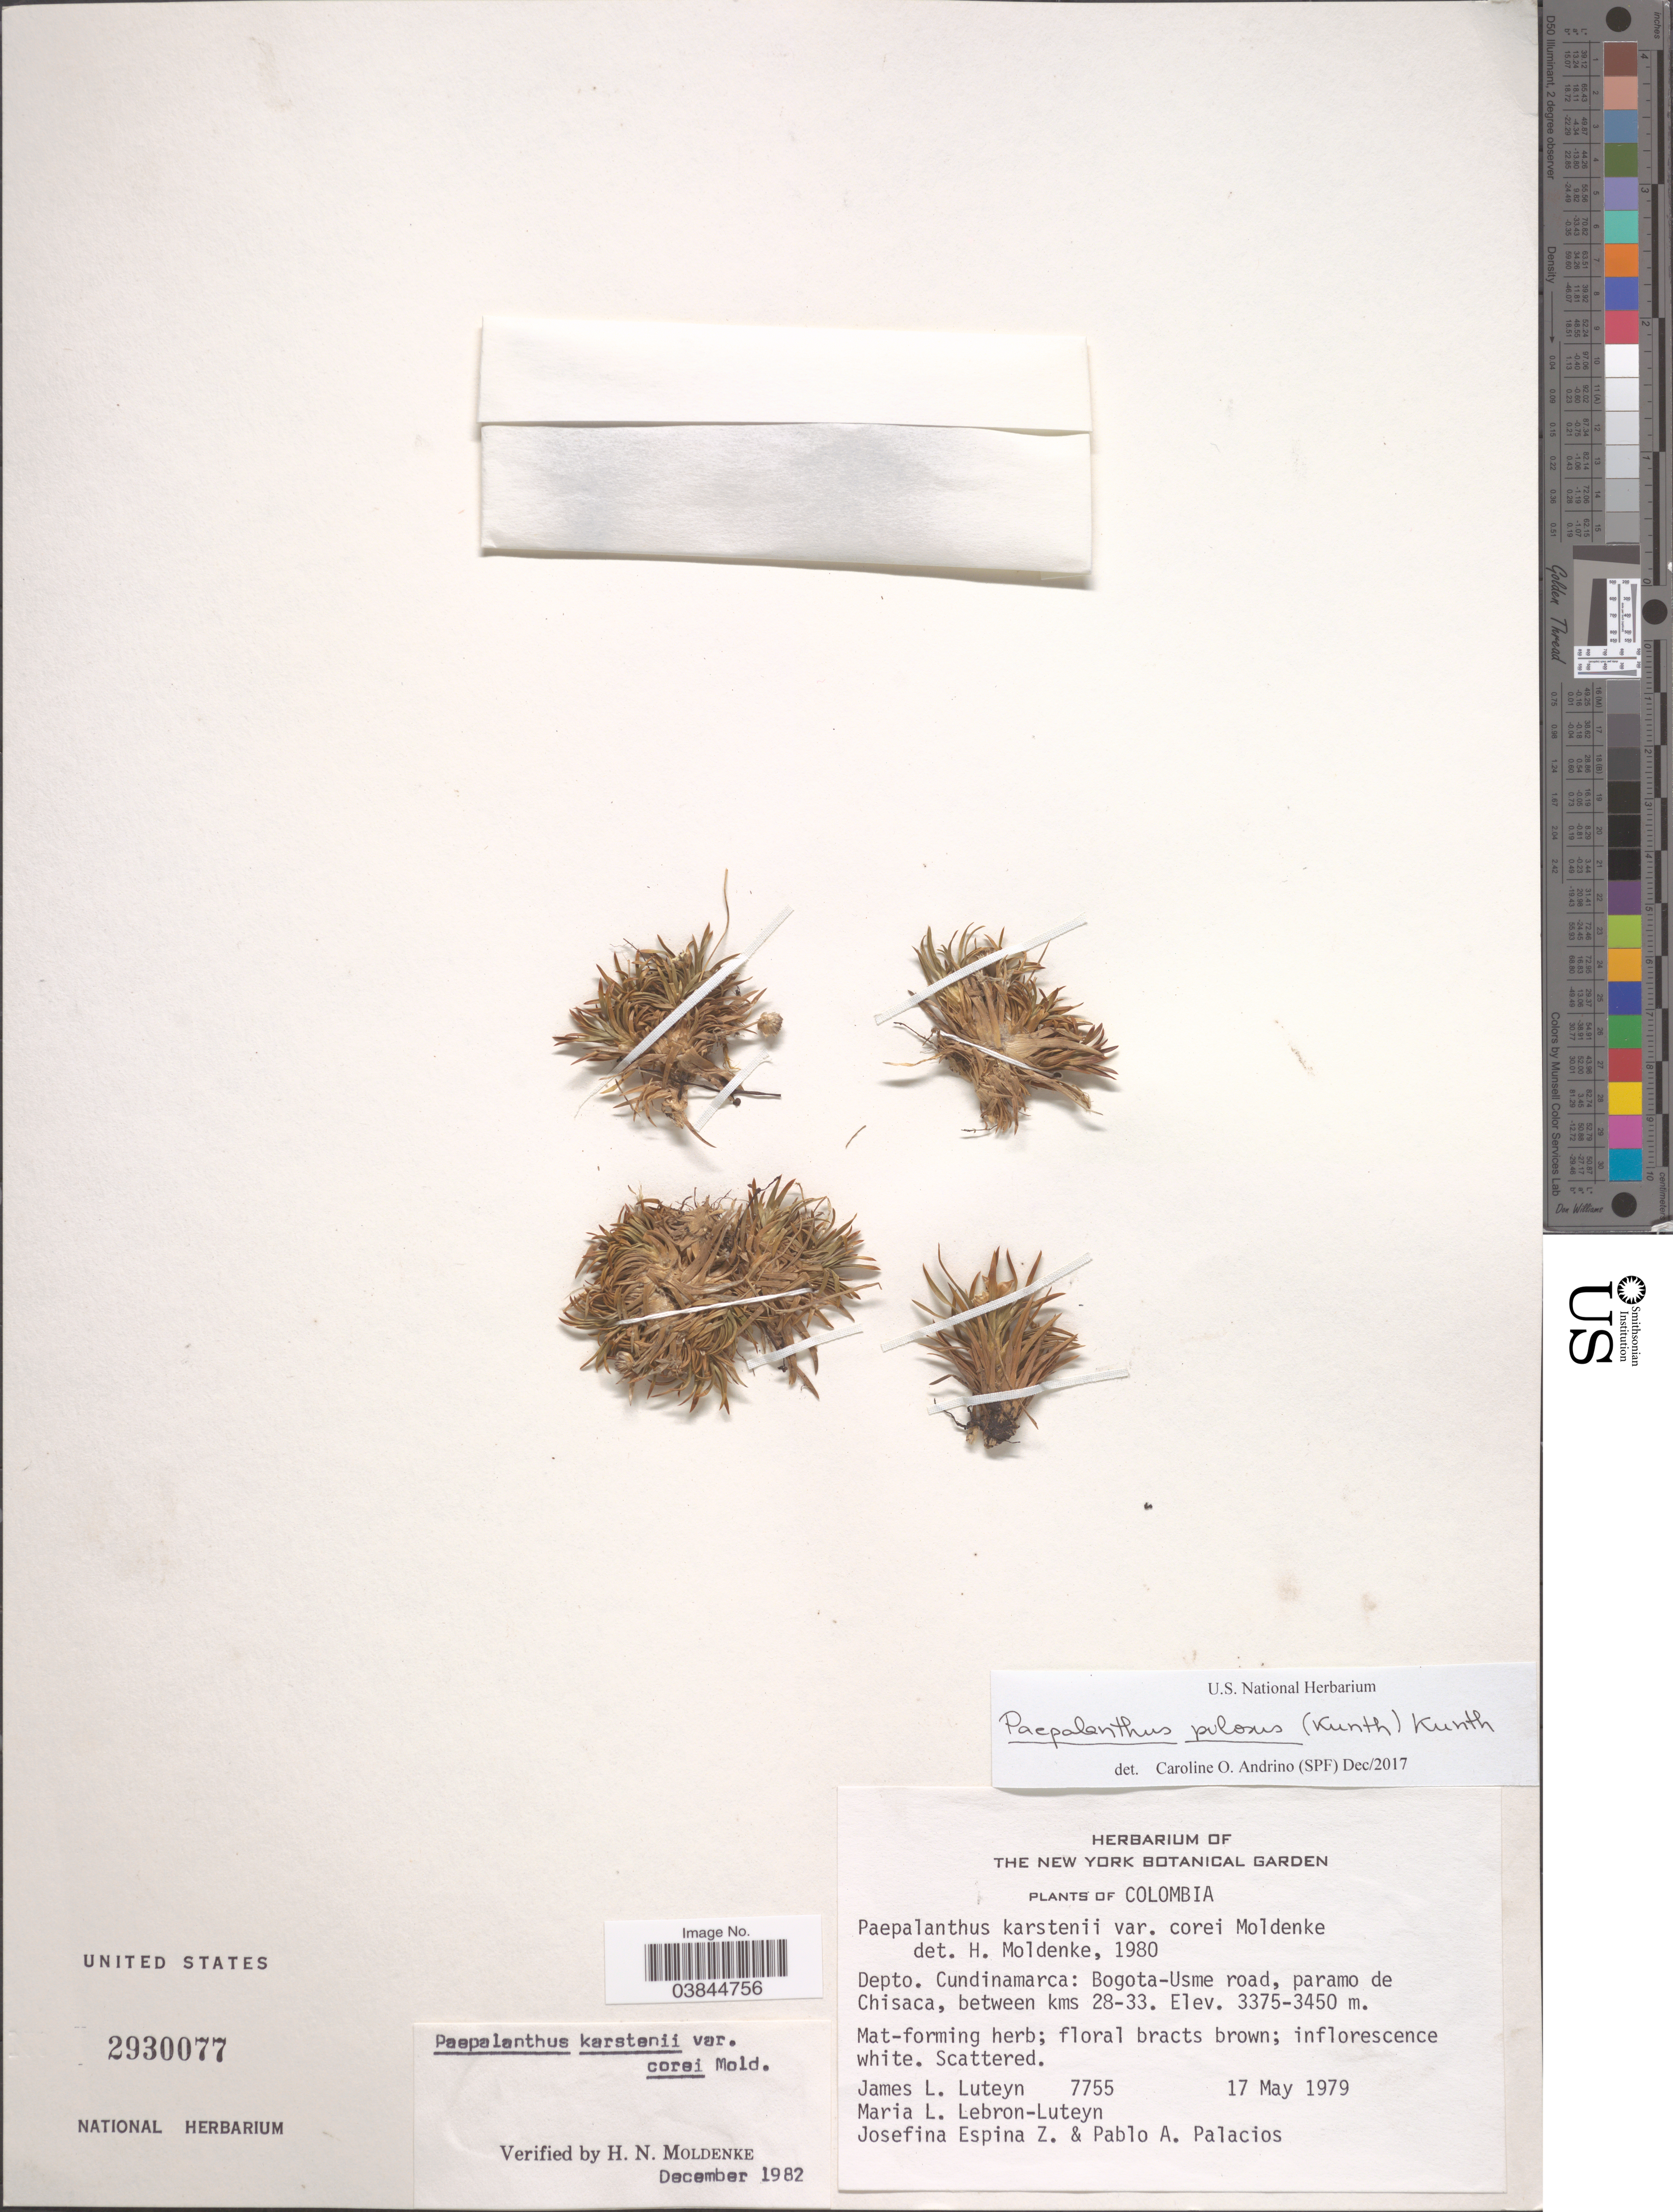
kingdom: Plantae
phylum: Tracheophyta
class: Liliopsida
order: Poales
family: Eriocaulaceae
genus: Paepalanthus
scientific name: Paepalanthus pilosus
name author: (Kunth) Kunth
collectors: J. L. Luteyn, M. L. Lebrón-Luteyn, J. Espina Z. & P. Palacios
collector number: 7755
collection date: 1979-05-17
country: Colombia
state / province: Cundinamarca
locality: Depto. Cundinamarca: Bogota-Usme road, paramo de Chisaca, between kms 28-33.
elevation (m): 3375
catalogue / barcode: US 2930077